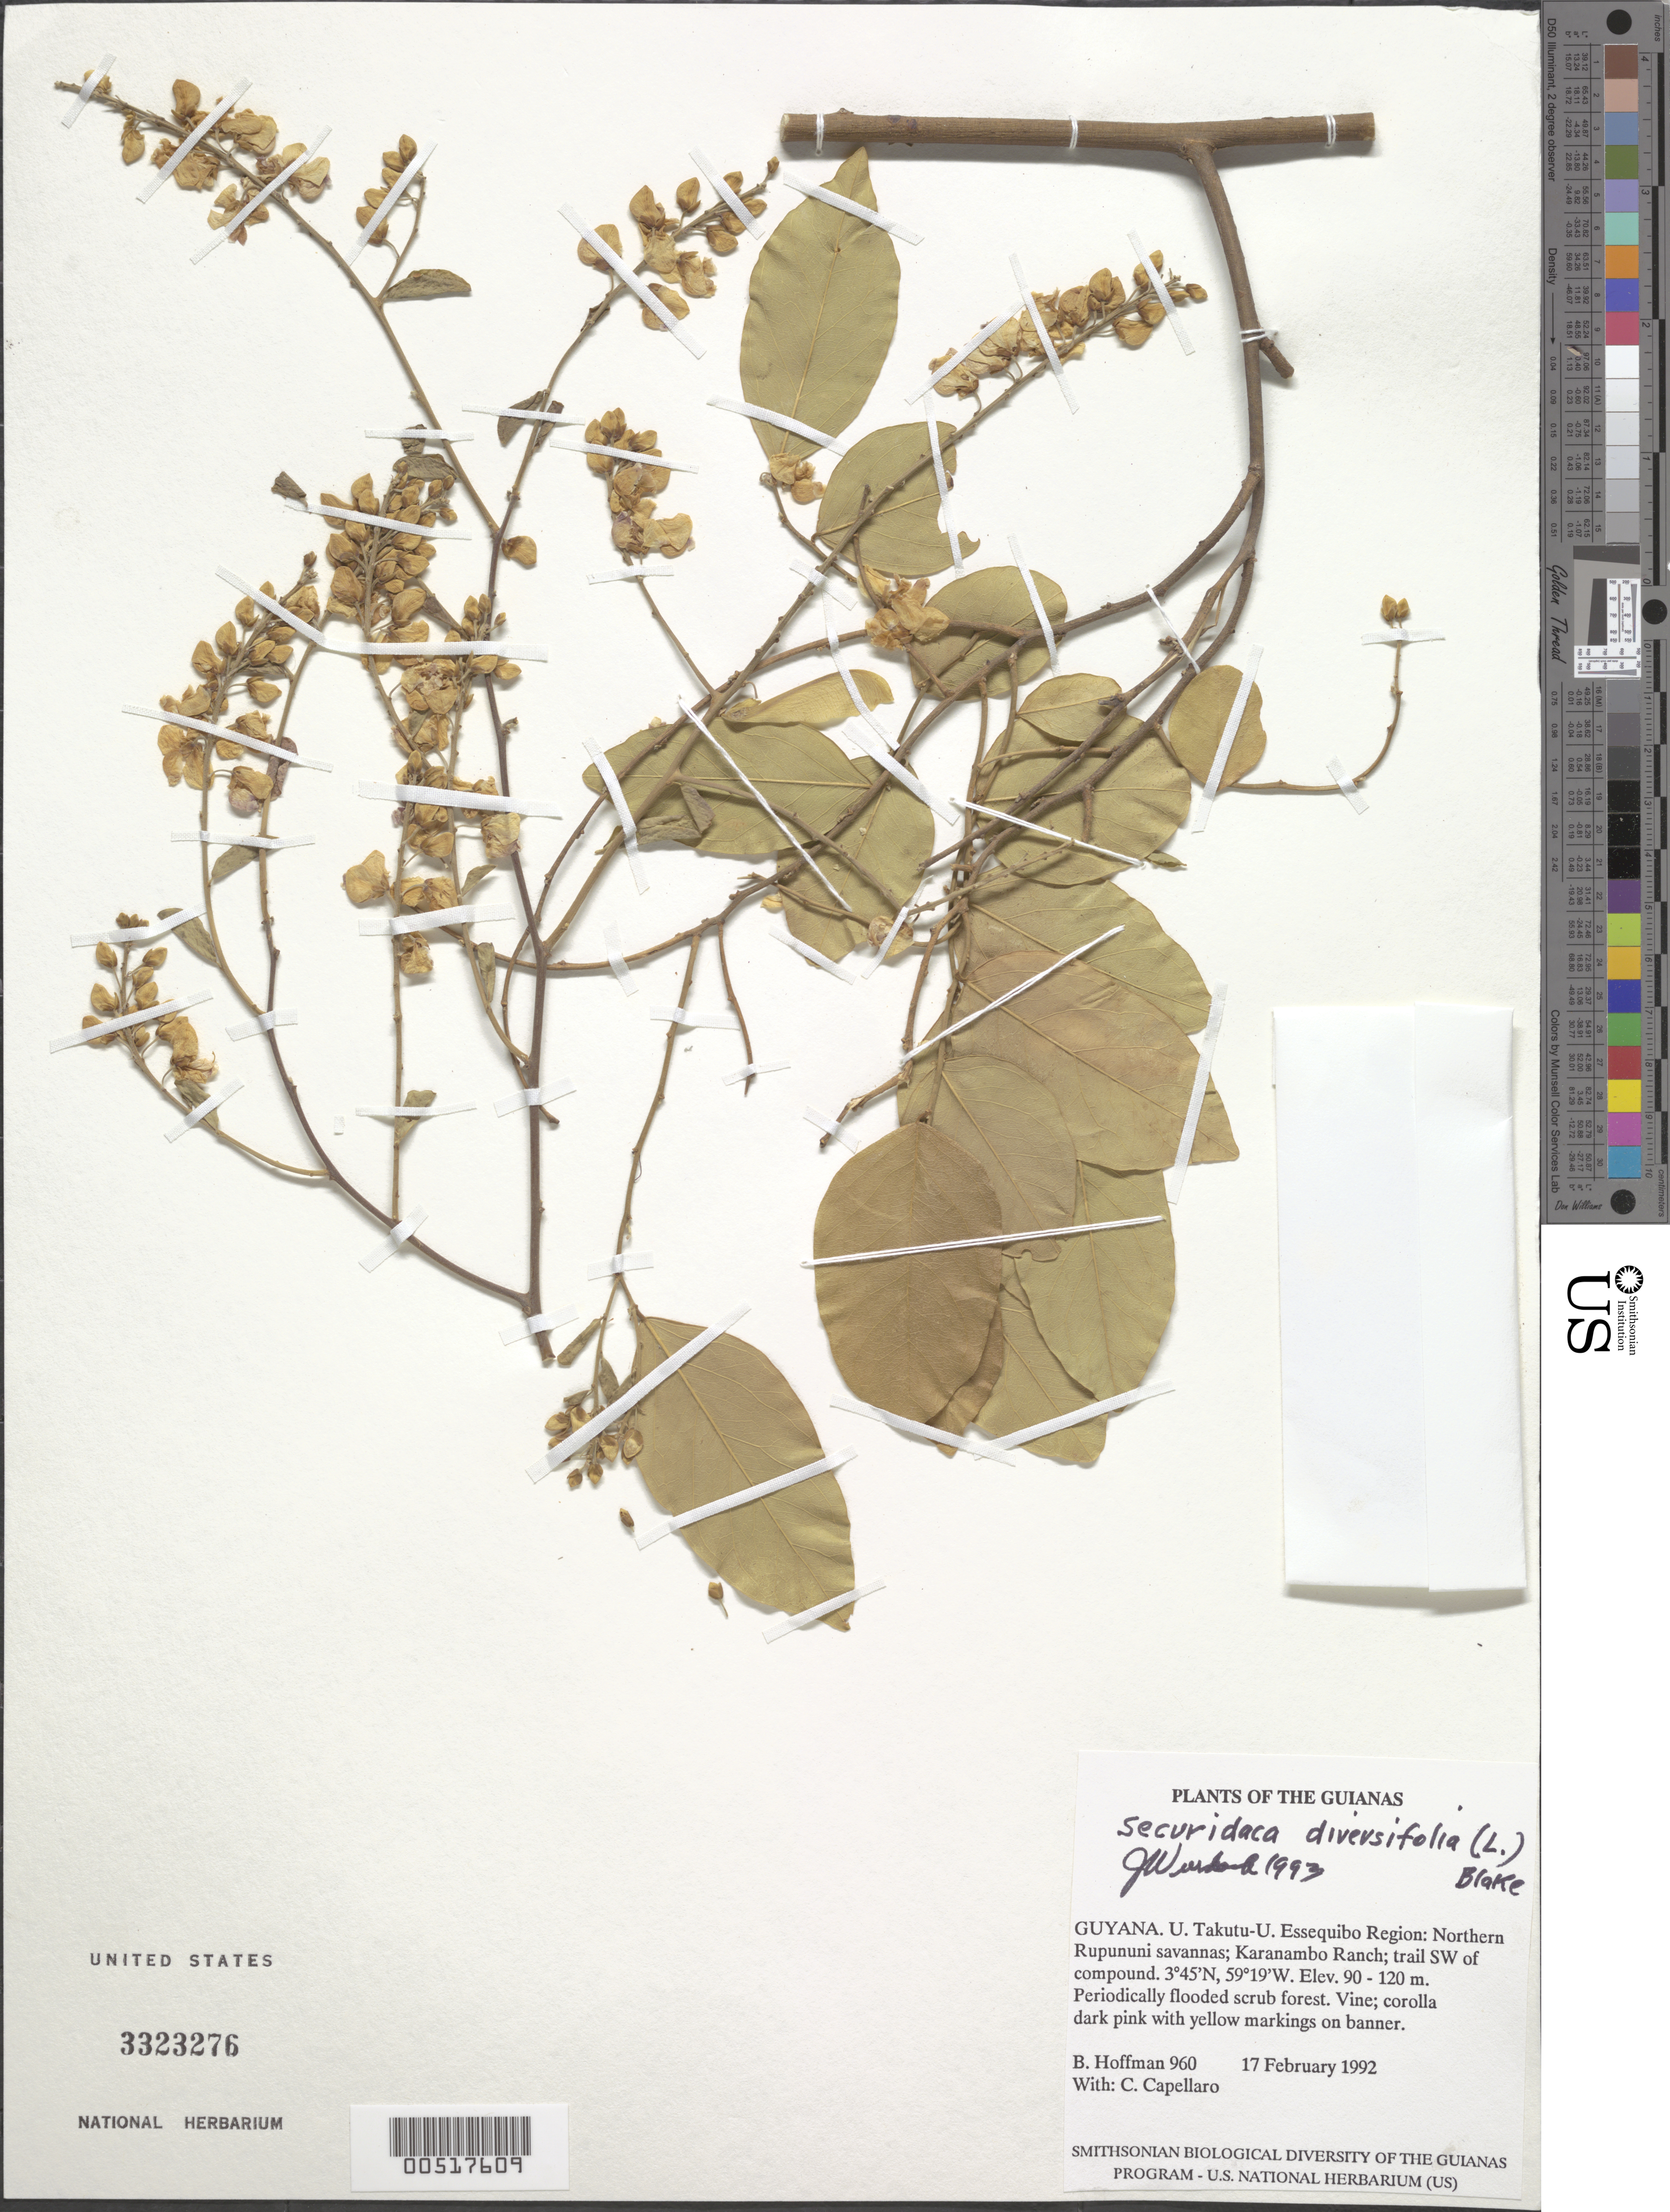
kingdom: Plantae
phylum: Tracheophyta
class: Magnoliopsida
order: Fabales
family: Polygalaceae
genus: Securidaca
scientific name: Securidaca diversifolia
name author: (L.) S.F. Blake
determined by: Wurdack, John J., (US), US (UNITED STATES)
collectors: B. Hoffman & C. Capellaro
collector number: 960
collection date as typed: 17 February 1992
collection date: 1992-02-17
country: Guyana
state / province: U. Takutu-U. Essequibo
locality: Northern Rupununi savannas; Karanambo Ranch; trail SW of compound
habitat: Periodically flooded scrub forest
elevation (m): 90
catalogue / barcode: US 3323276